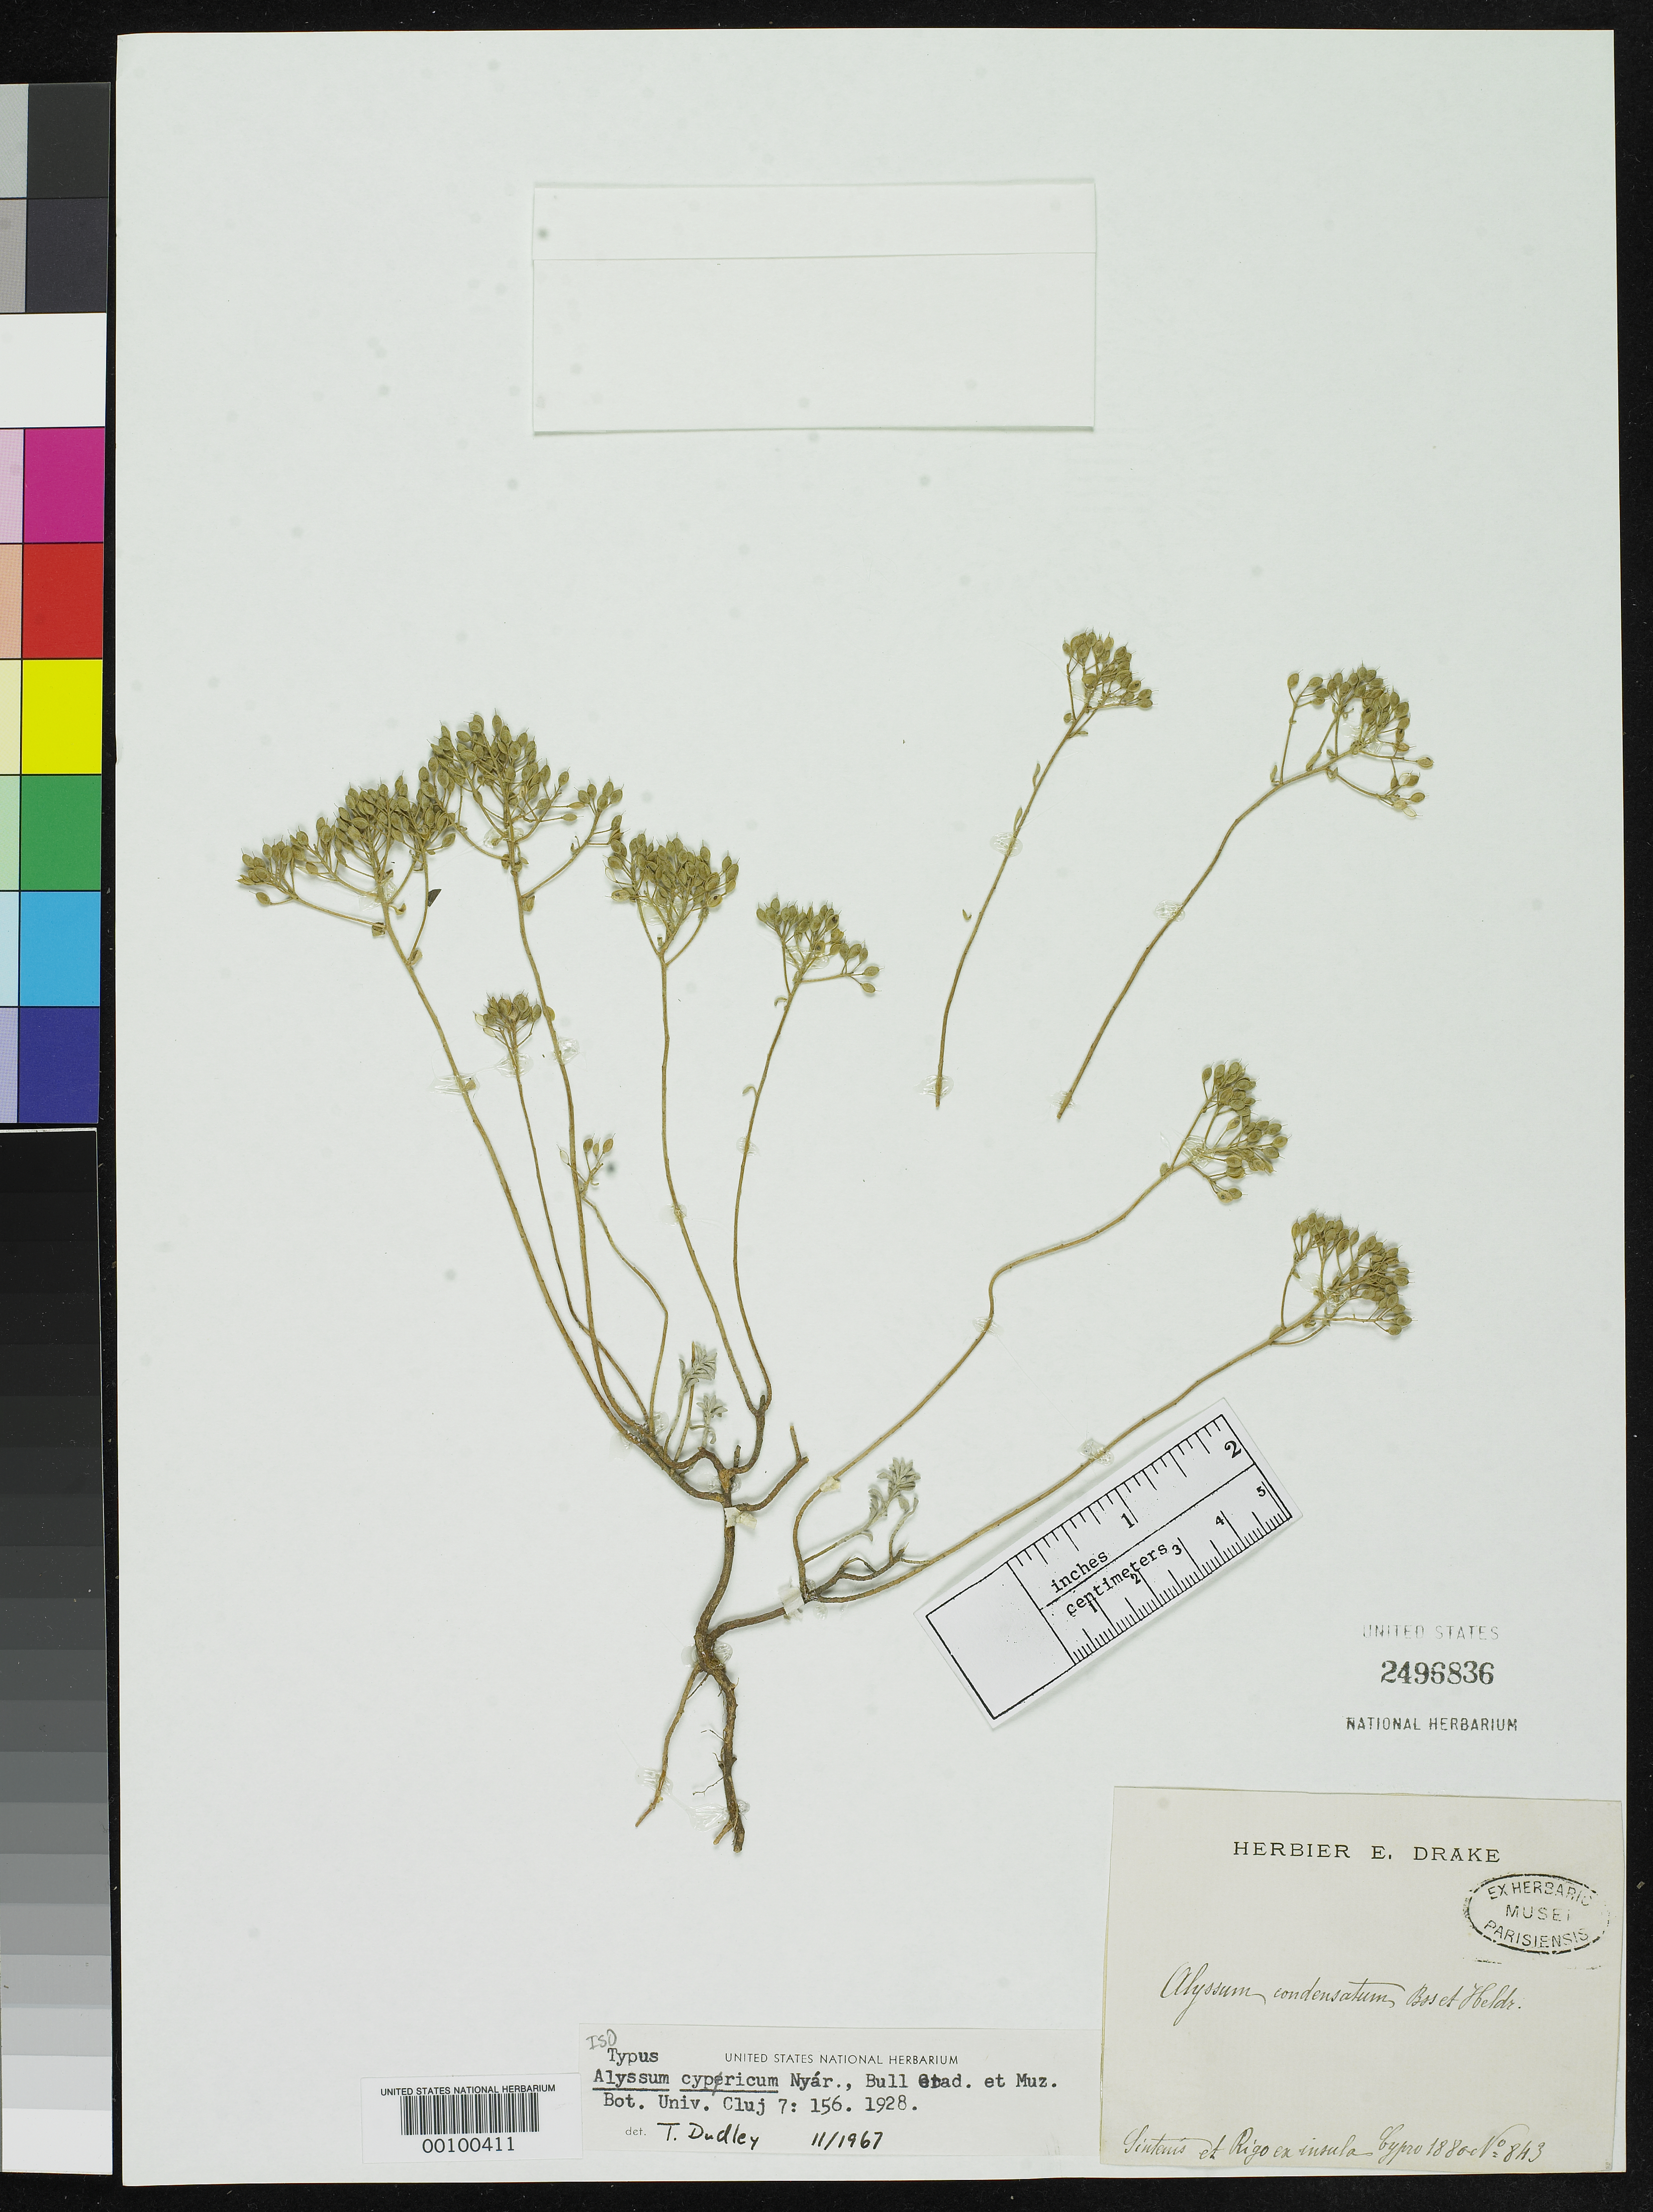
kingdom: Plantae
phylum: Tracheophyta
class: Magnoliopsida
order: Brassicales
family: Brassicaceae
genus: Alyssum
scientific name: Alyssum cypricum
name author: Nyar.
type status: Isotype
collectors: P. Sintenis & G. Rigo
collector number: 843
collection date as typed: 1880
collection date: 1880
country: Cyprus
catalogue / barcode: US 2496836